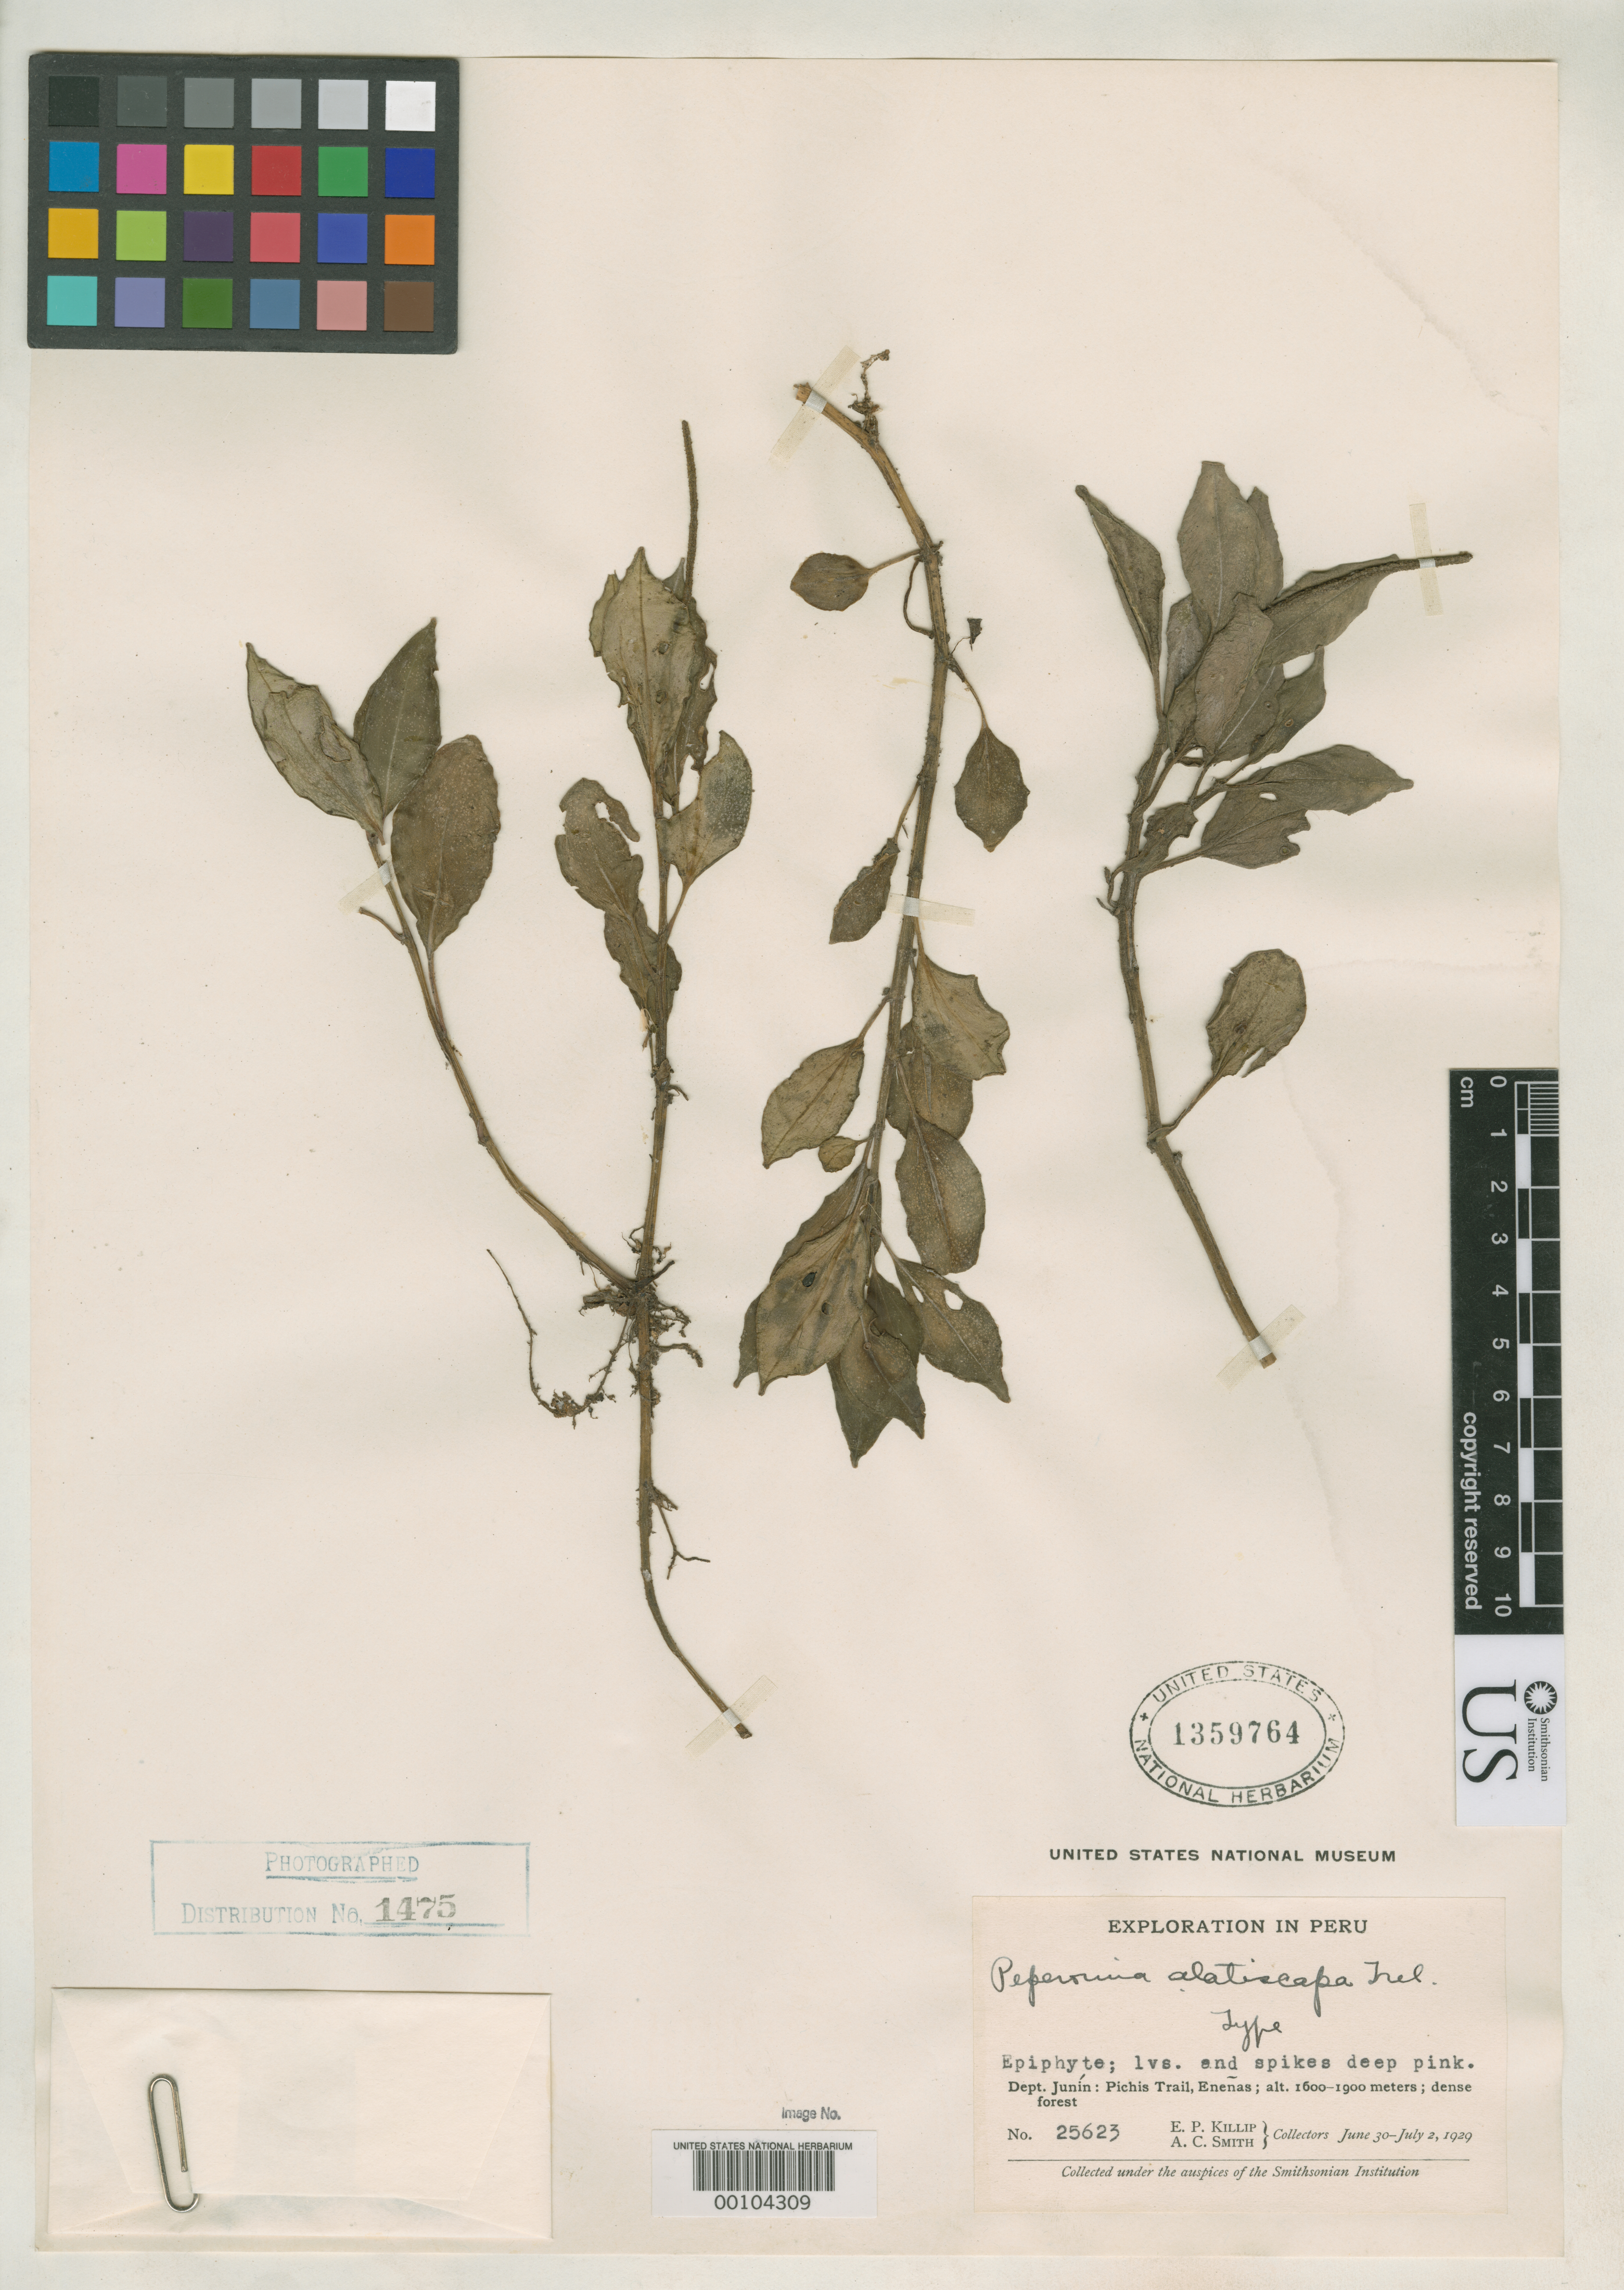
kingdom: Plantae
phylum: Tracheophyta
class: Magnoliopsida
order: Piperales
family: Piperaceae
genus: Peperomia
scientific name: Peperomia alatiscapa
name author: Trel. in J.F. Macbr.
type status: Holotype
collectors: E. P. Killip & A. C. Smith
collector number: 25623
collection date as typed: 30 Jun 1929 to 02 Jul 1929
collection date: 1929-06-30/1929-07-02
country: Peru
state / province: Junín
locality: Pichis Trail, Enenas.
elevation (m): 1600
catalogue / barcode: US 1359764